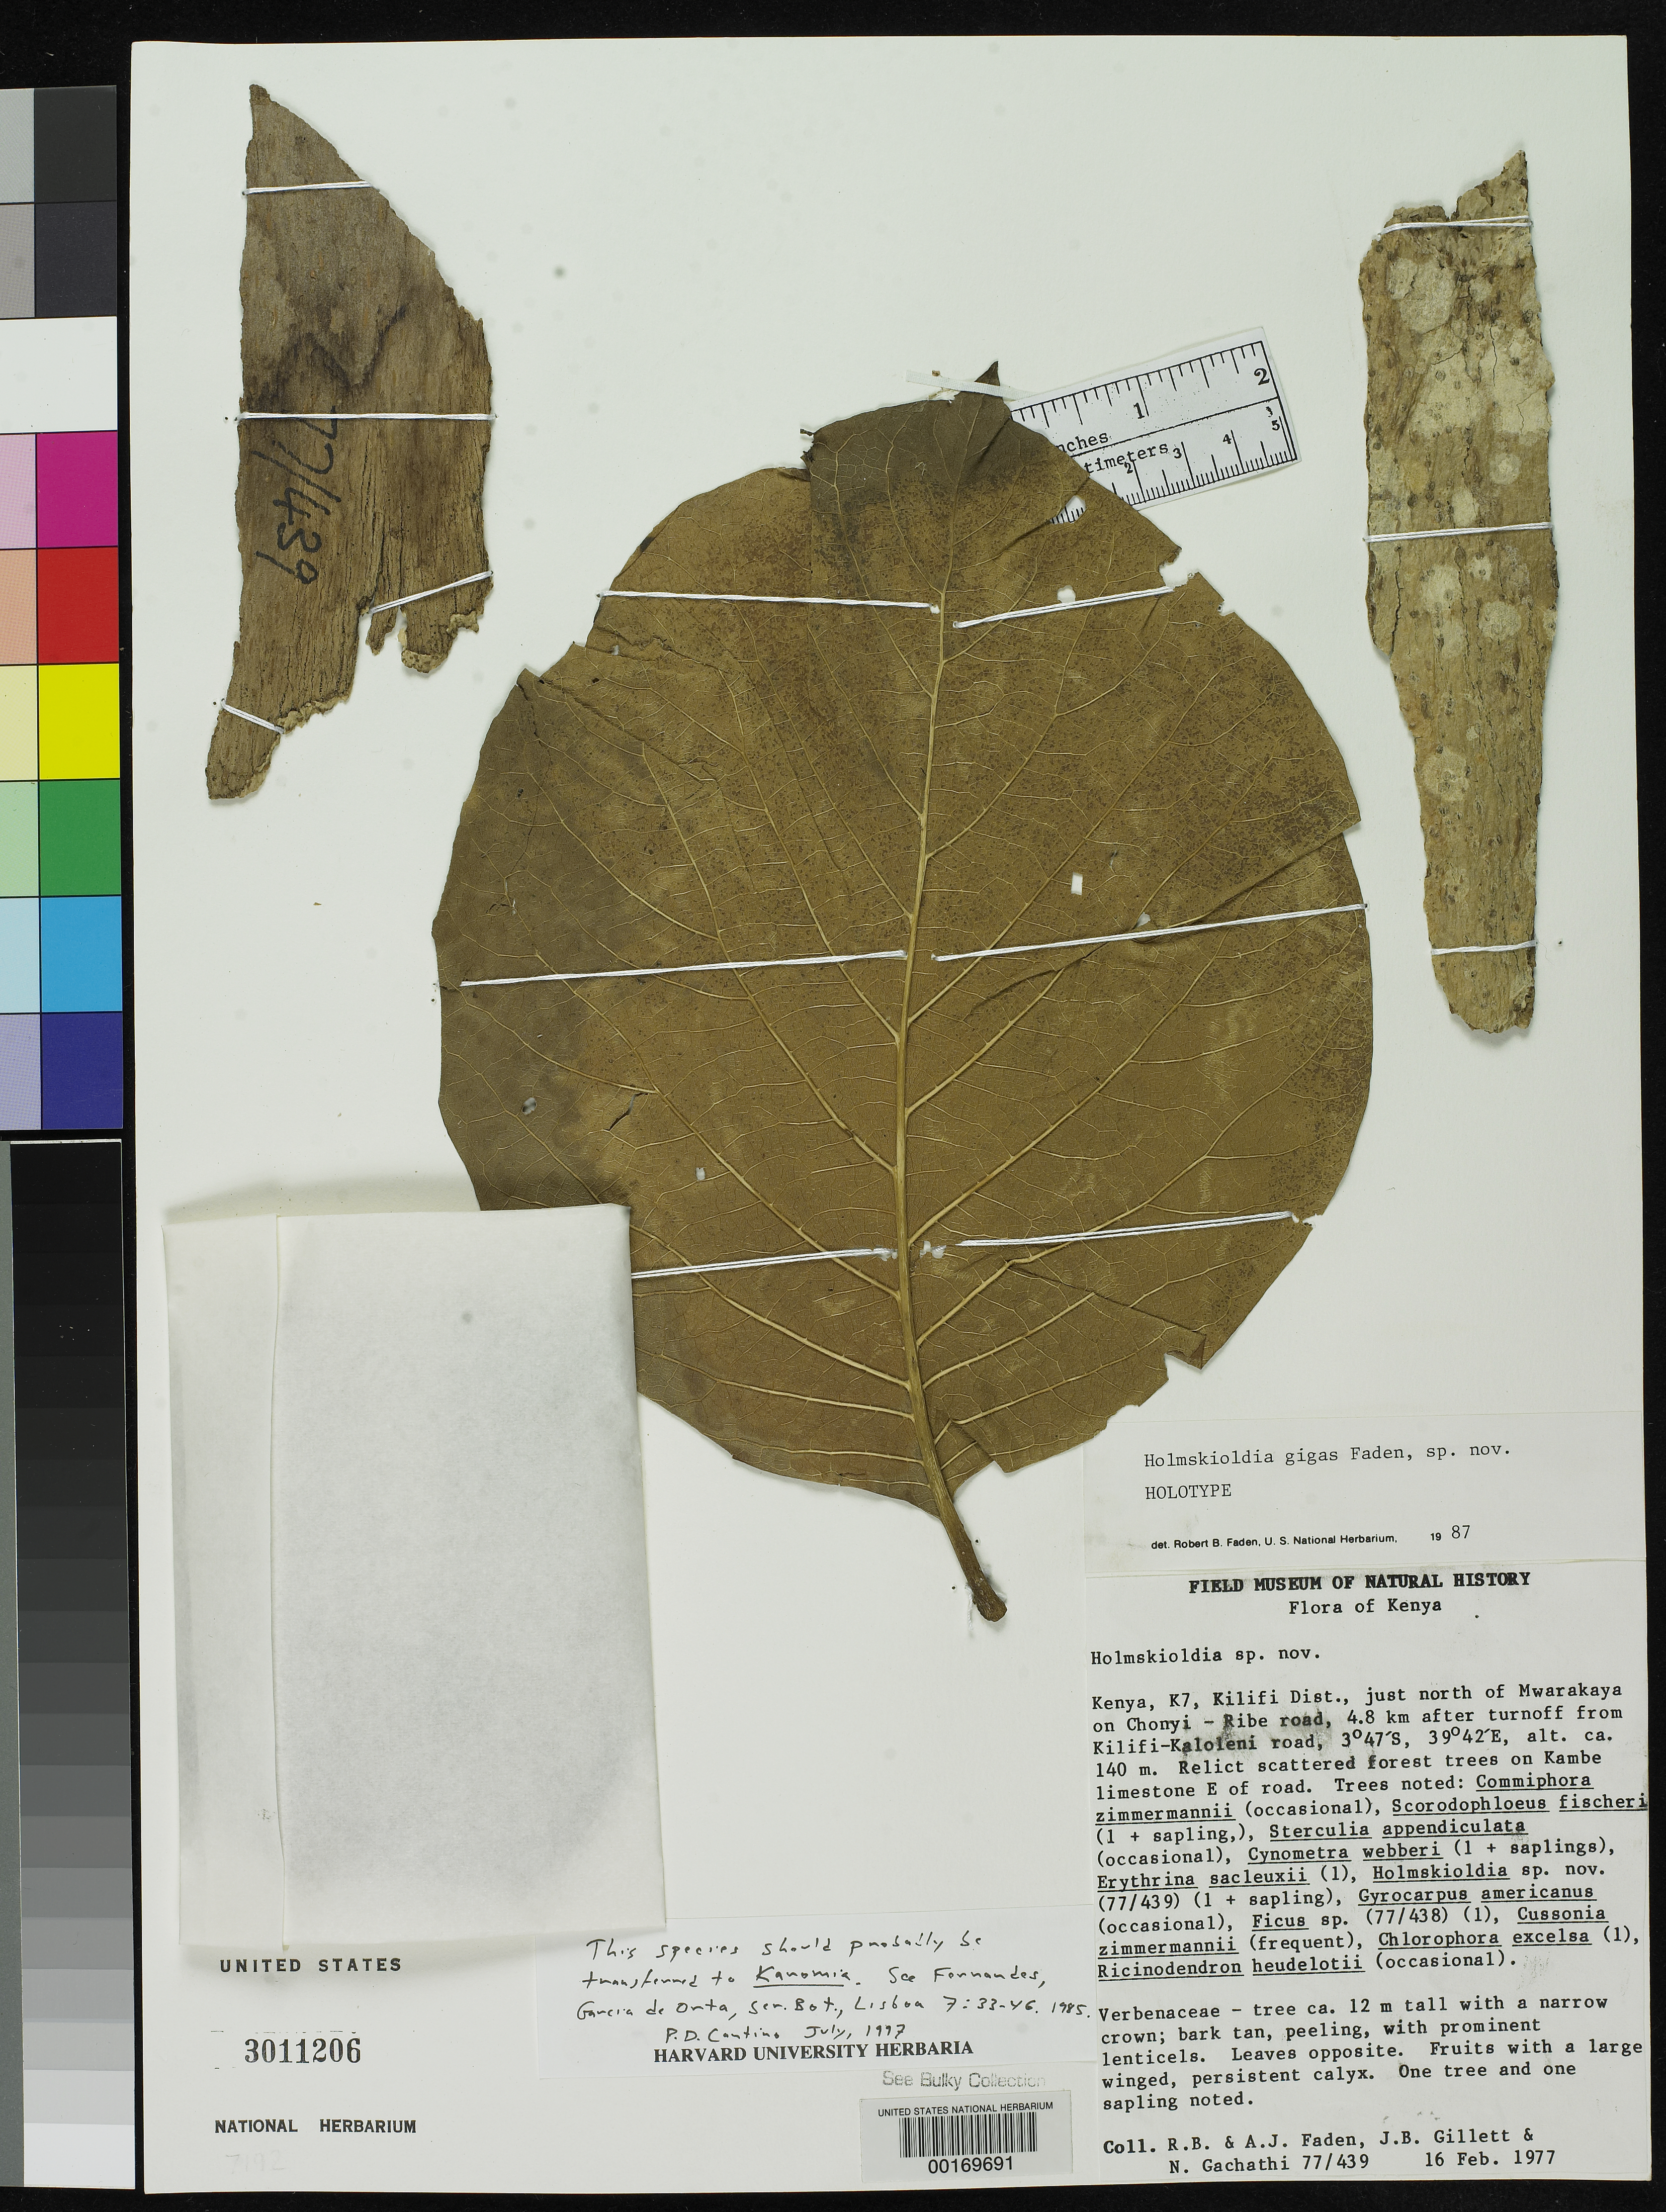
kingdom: Plantae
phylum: Tracheophyta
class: Magnoliopsida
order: Lamiales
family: Lamiaceae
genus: Holmskioldia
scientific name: Holmskioldia gigas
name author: Faden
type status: Holotype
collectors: R. B. Faden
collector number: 77/439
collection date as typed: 16 Feb 1977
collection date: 1977-02-16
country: Kenya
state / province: Kilifi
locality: Just N of Mwarakaya on Chonyi - Ribe road, 4.8 km after turnoff from Kilifi - Kaloleni road.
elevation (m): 140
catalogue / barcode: US 3011206